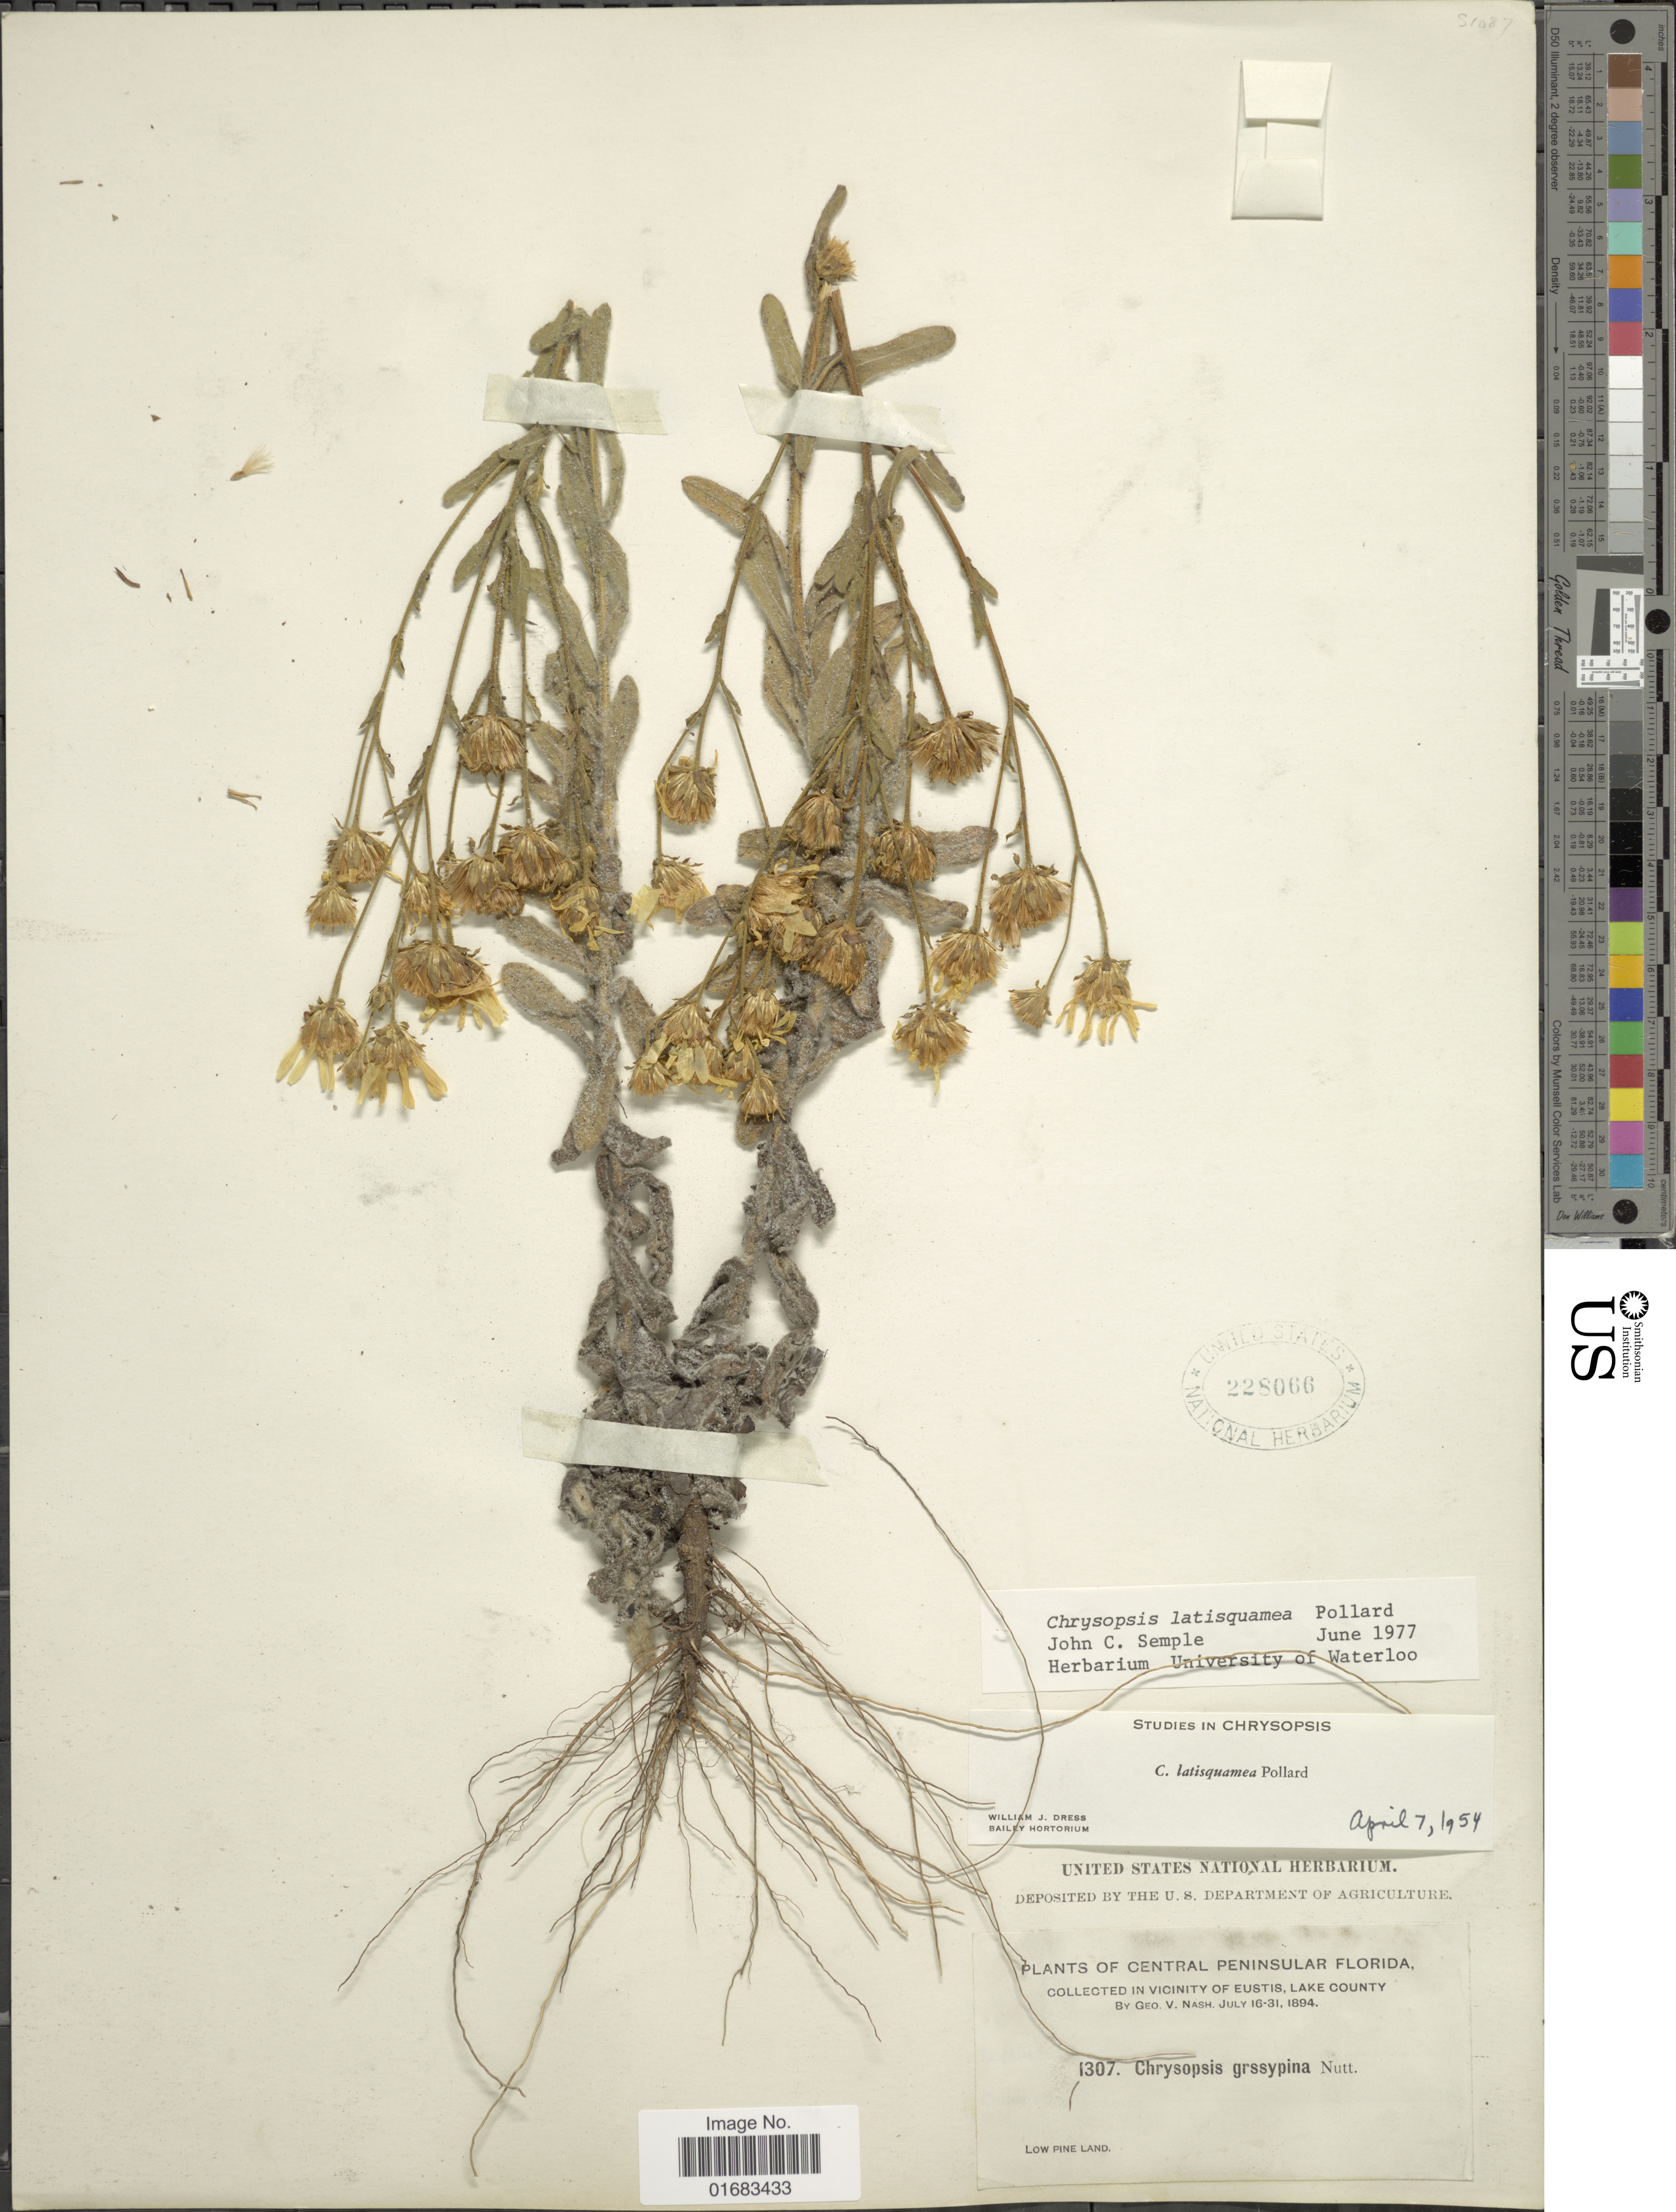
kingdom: Plantae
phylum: Tracheophyta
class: Magnoliopsida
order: Asterales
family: Asteraceae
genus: Chrysopsis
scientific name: Chrysopsis latisquamea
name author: Pollard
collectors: G. V. Nash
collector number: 1307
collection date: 1894-07-16/1894-07-31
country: United States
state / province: Florida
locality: Central Peninsular Florida. in vicinity of Eustis, Lake County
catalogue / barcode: US 228066